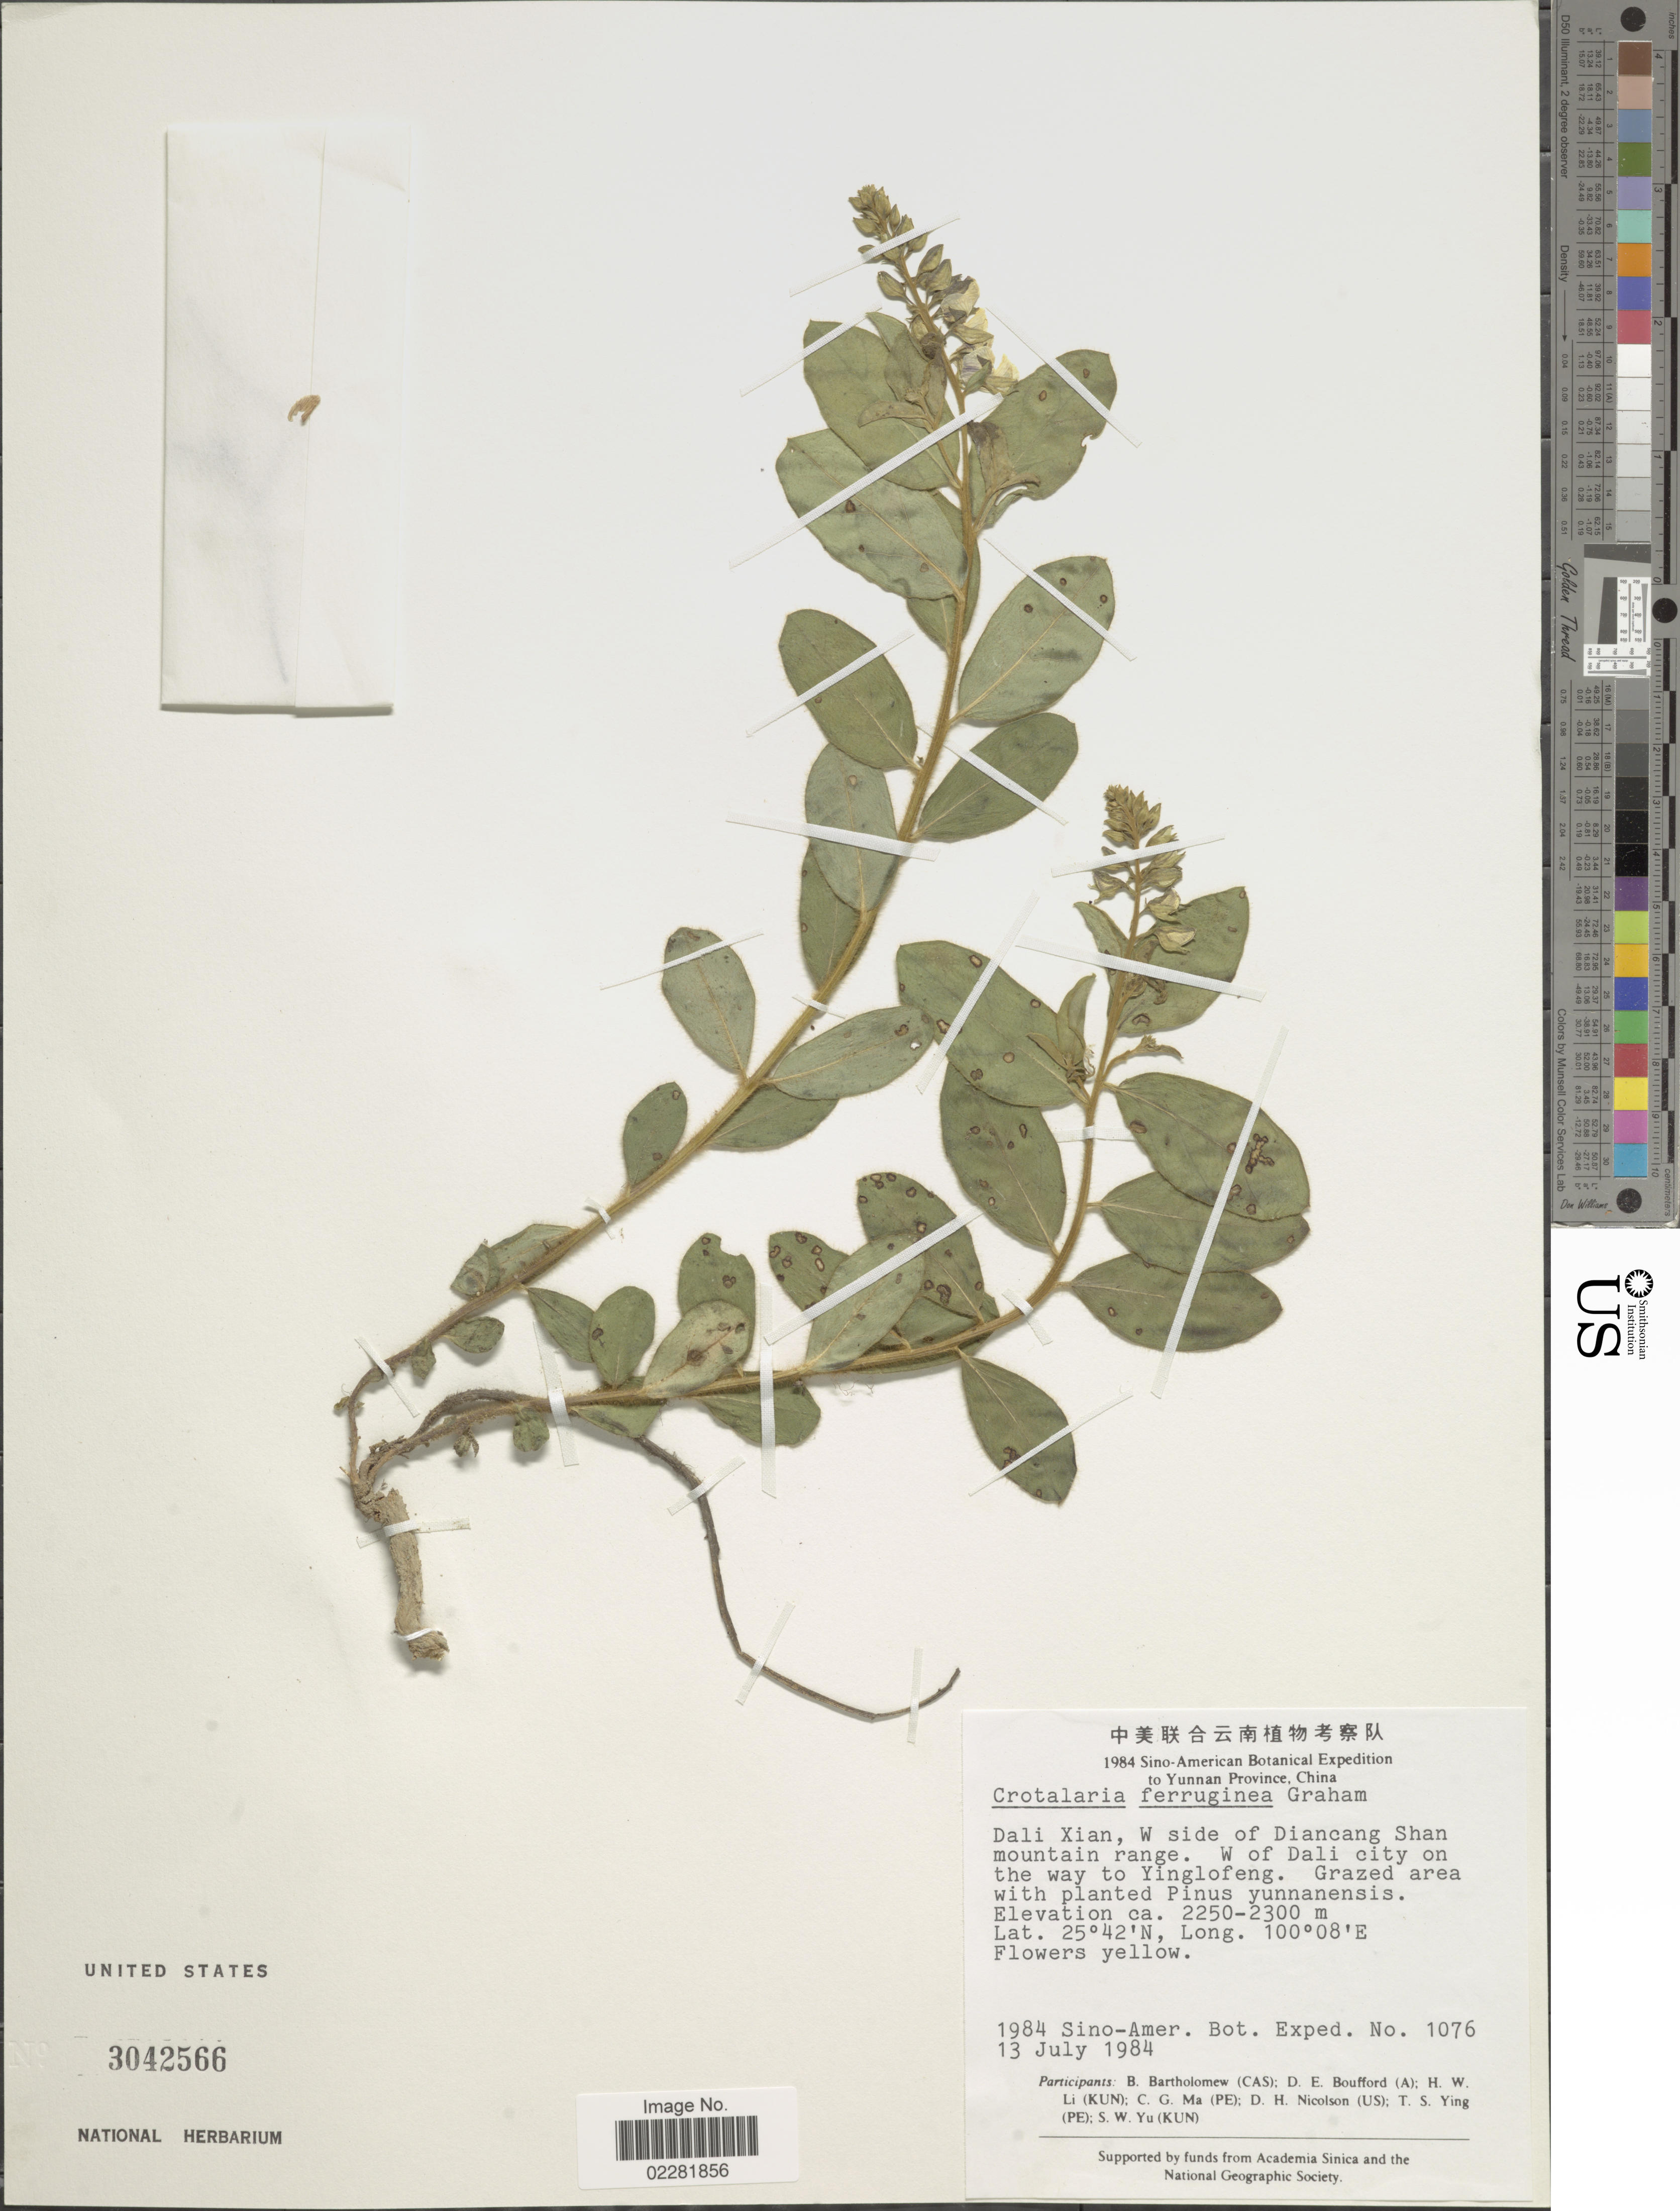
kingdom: Plantae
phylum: Tracheophyta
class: Magnoliopsida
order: Fabales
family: Fabaceae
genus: Crotalaria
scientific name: Crotalaria ferruginea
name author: Graham ex Benth.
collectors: Sino-Amer. Bot. Exped. 1984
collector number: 1076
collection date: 1984-07-13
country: China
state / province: Yunnan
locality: Dali Xian, W side of Diancang Shan mountain range, W of Dali city on the way to Yinglofeng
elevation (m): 2250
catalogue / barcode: US 3042566